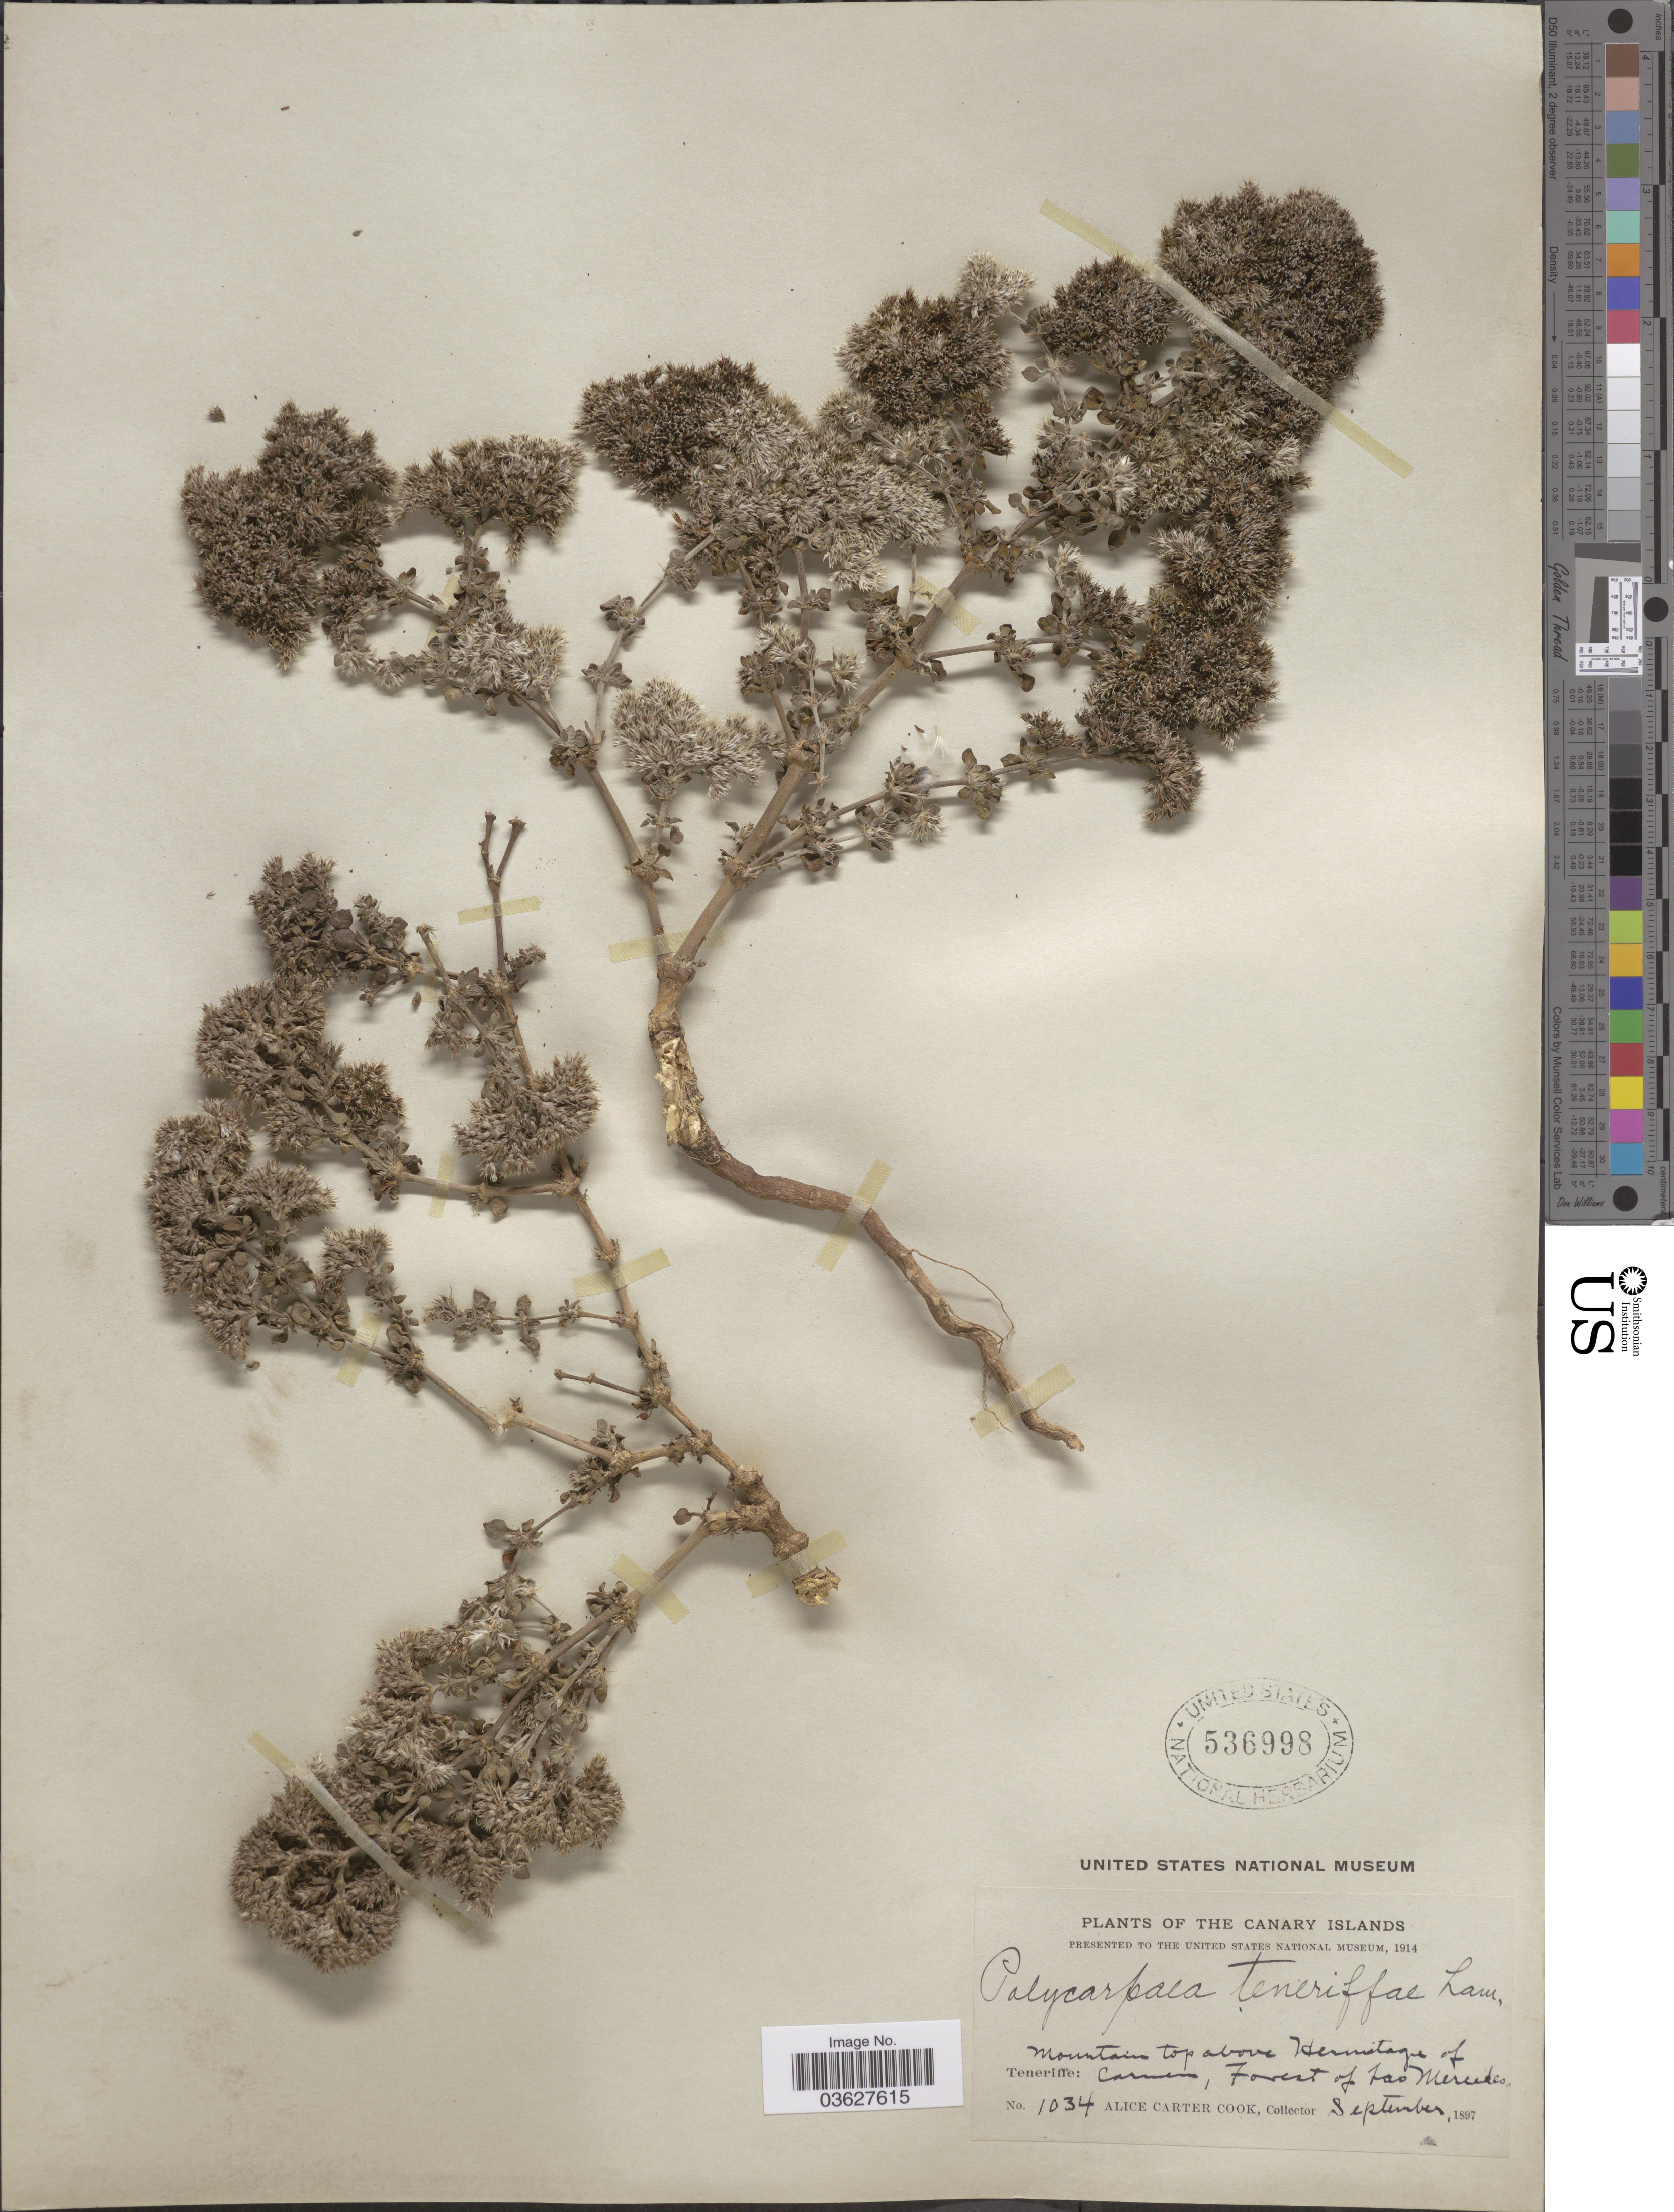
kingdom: Plantae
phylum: Tracheophyta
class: Magnoliopsida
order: Caryophyllales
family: Caryophyllaceae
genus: Polycarpaea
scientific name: Polycarpaea teneriffae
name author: Lam.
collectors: Alice C. Cook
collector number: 1034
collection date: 1897-09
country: Spain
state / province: Canarias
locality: The Canary Islands. Teneriffe: Mountains top above Hermitage of Carmen, Forest of Las Mercedes.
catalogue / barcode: US 536998